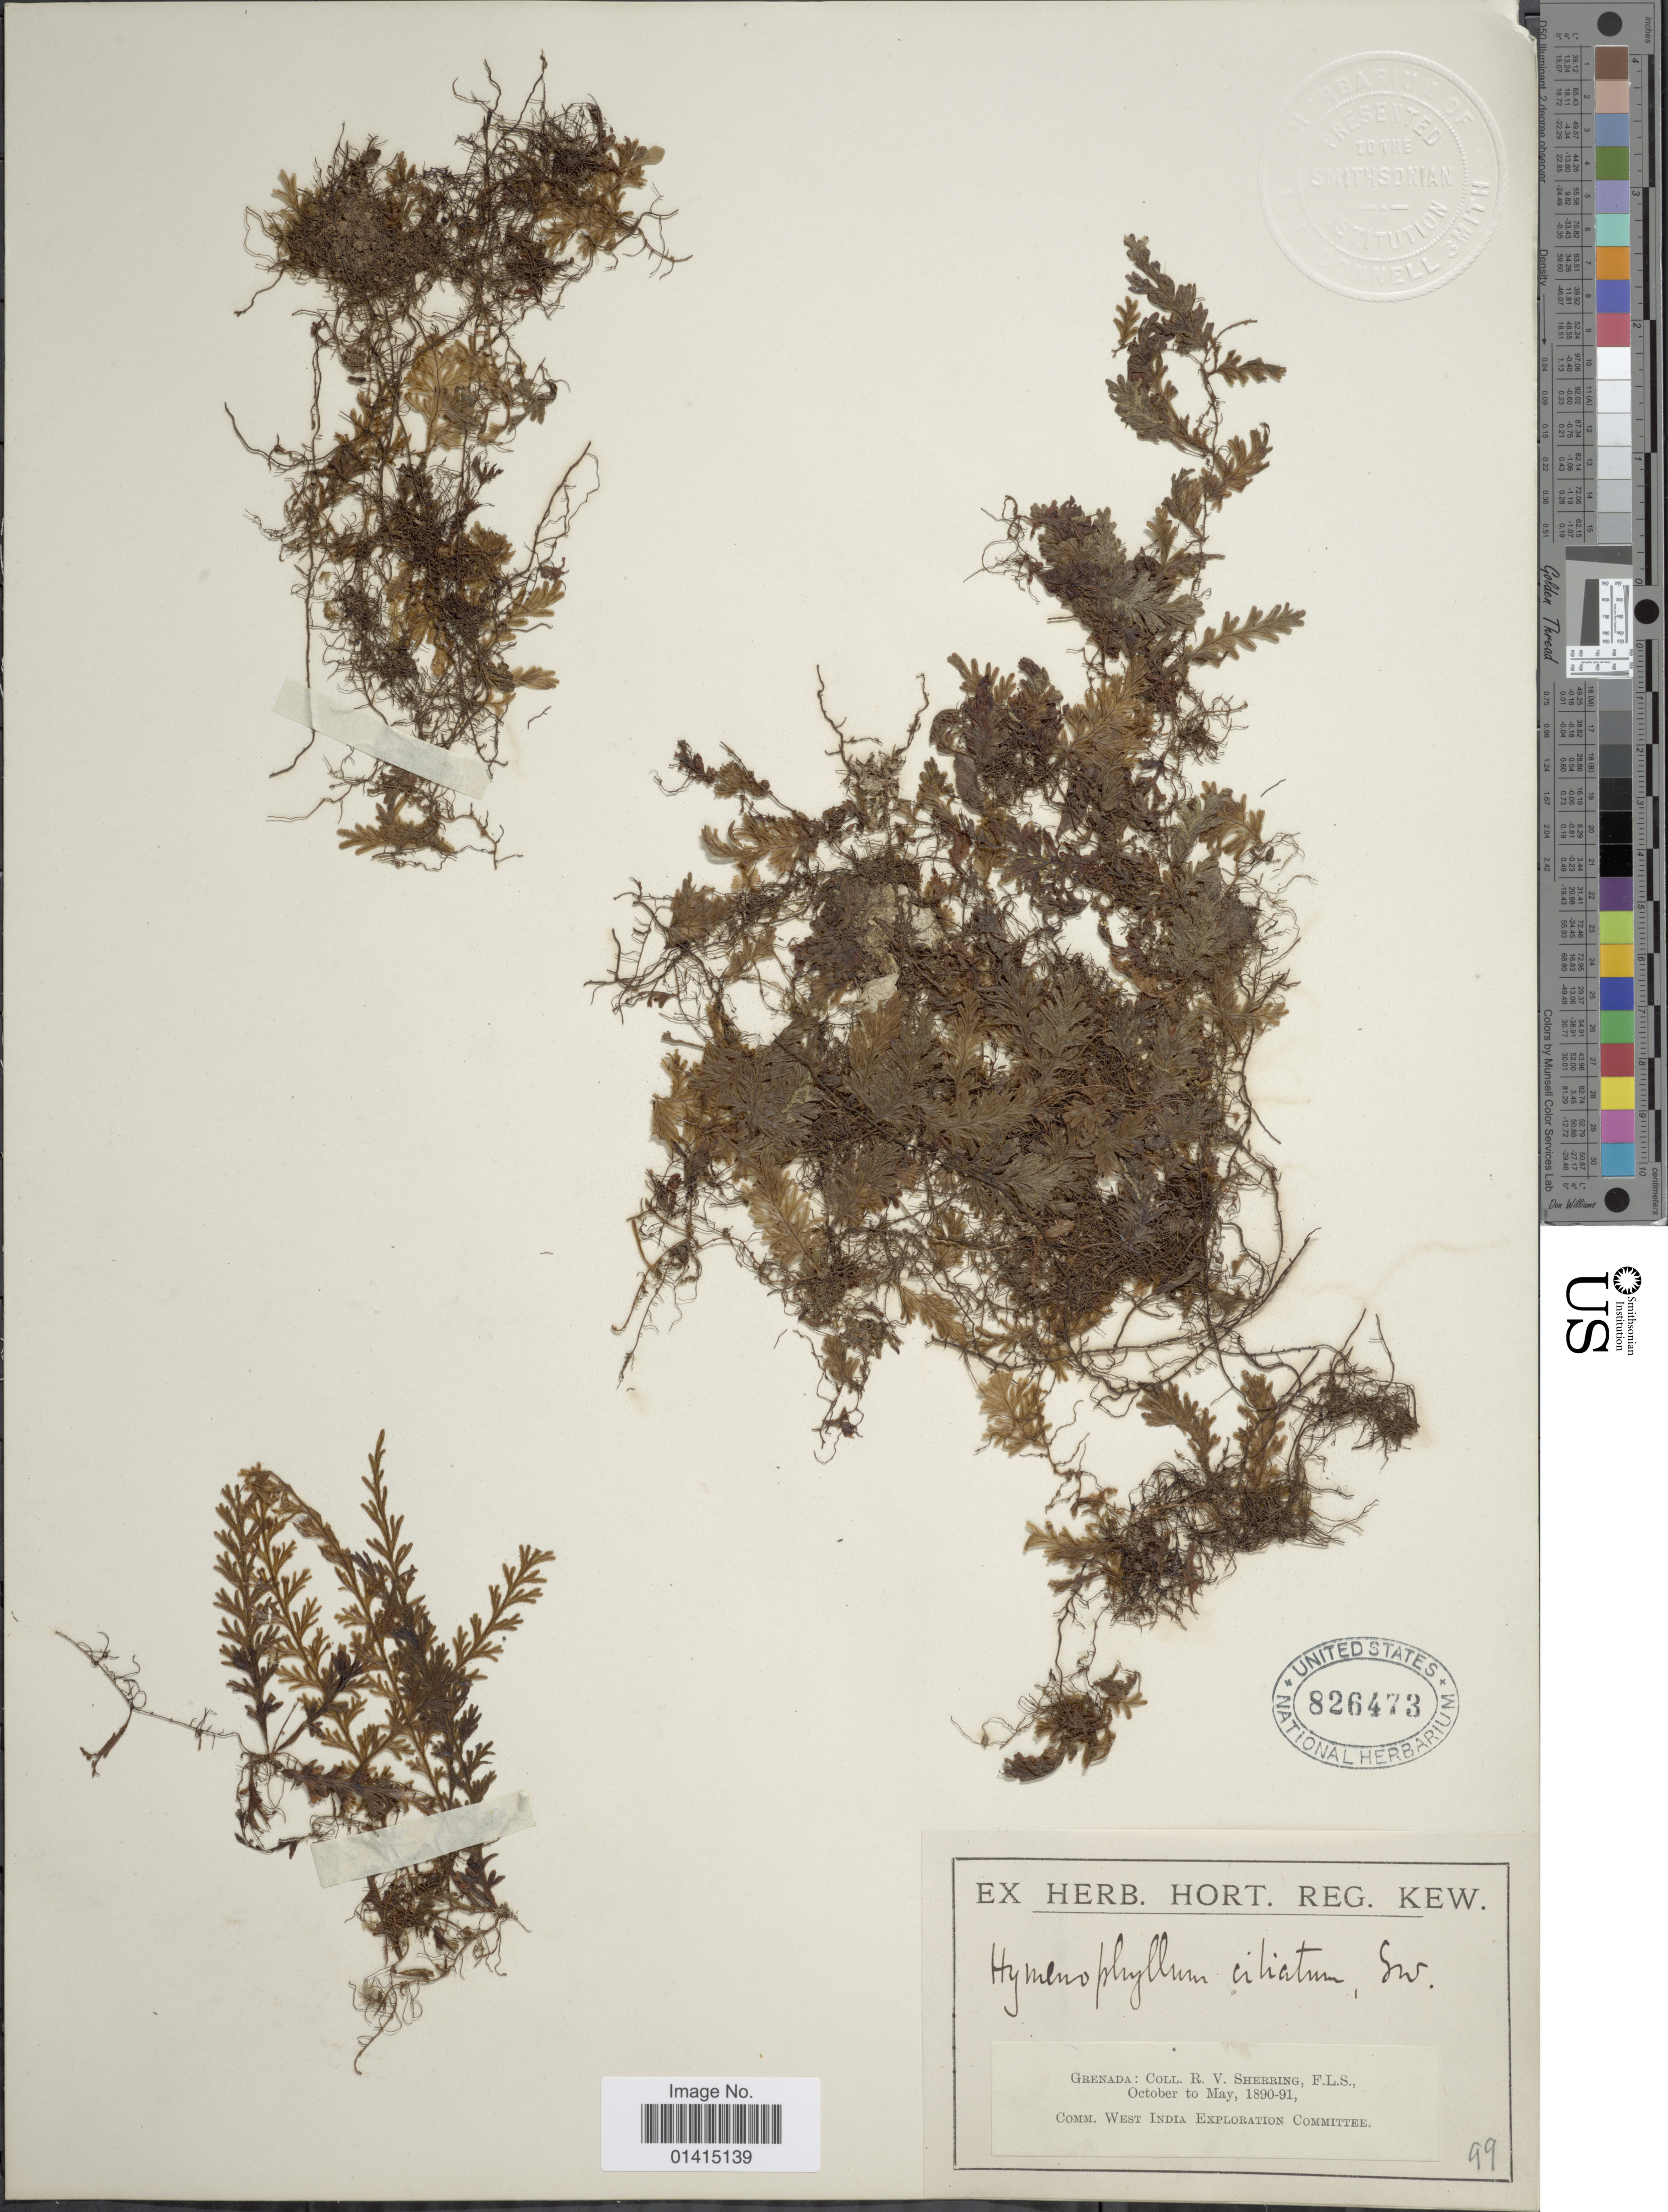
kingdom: Plantae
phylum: Tracheophyta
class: Polypodiopsida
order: Hymenophyllales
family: Hymenophyllaceae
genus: Hymenophyllum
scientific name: Hymenophyllum hirsutum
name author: (L.) Sw.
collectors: R. Sherring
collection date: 1890-10/1891-05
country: Grenada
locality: Grenada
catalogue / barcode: US 826473